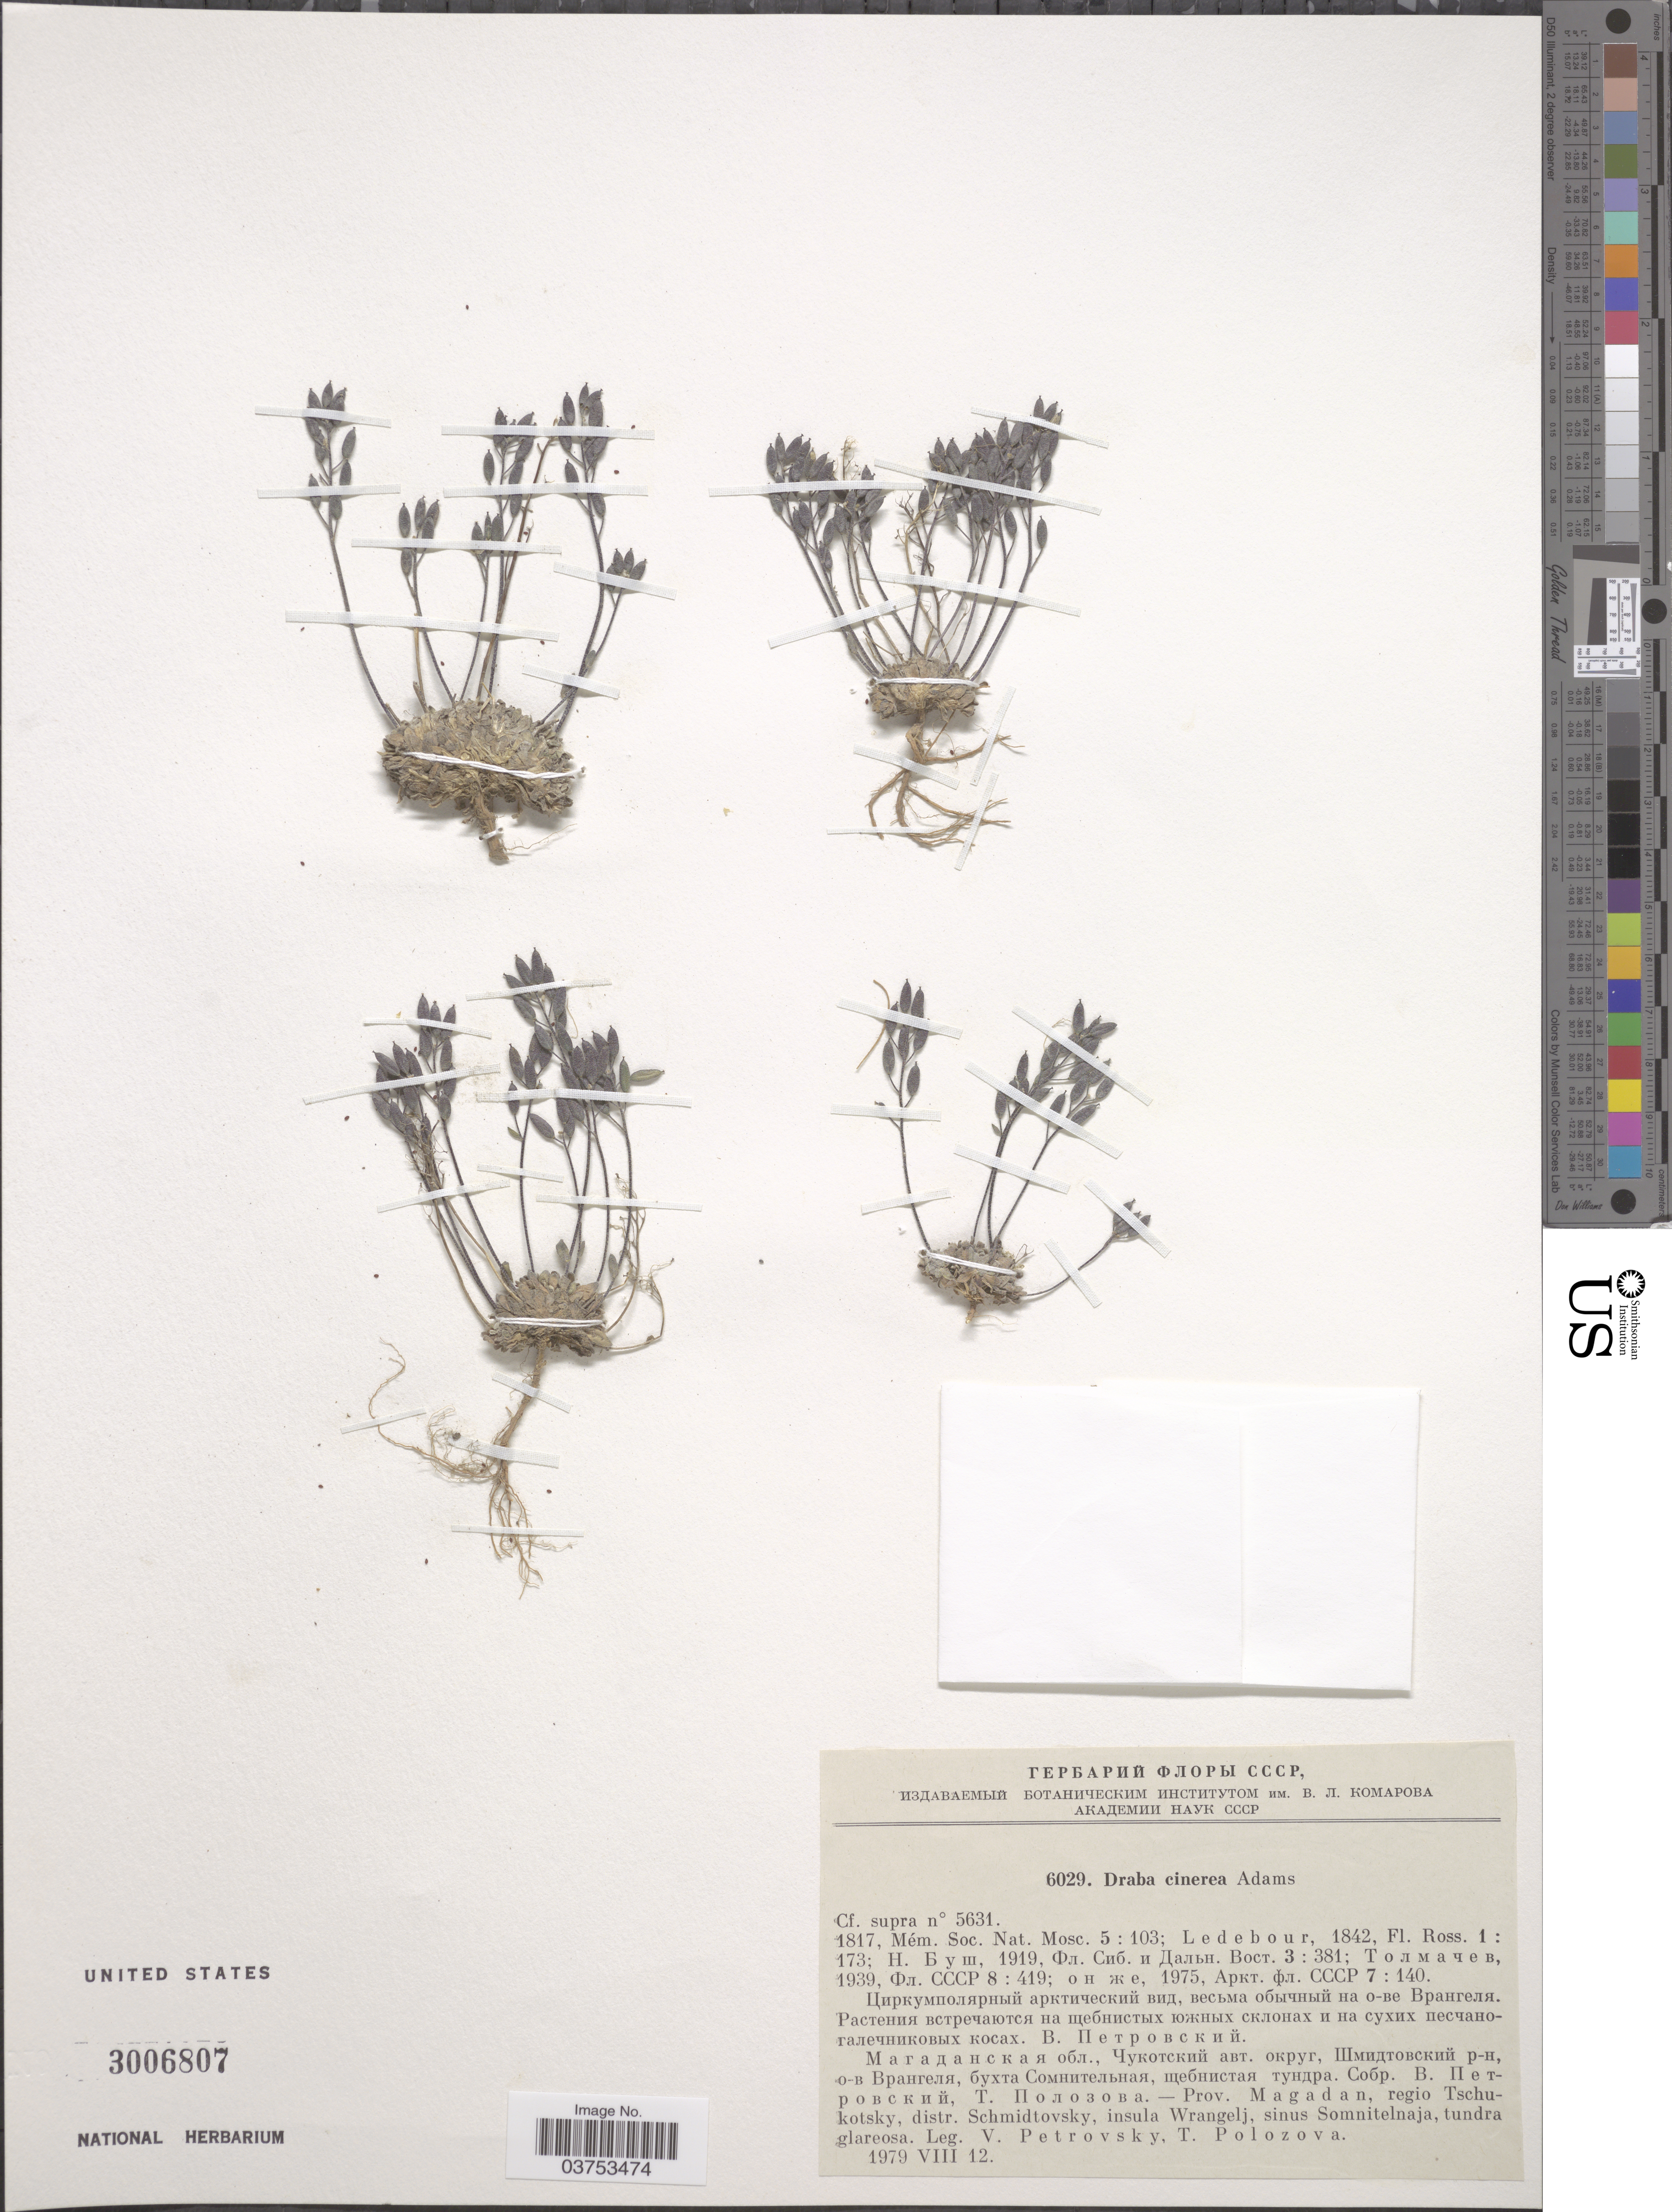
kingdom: Plantae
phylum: Tracheophyta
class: Magnoliopsida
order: Brassicales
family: Brassicaceae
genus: Draba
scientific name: Draba cinerea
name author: Adams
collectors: V. Petrovsky & T. Polozova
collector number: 6029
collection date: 1979-08-12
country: Russian Federation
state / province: Chukotka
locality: Regio Tschukotsky, distr. Schmidtovsky, insula Wrangelj, sinus Somnitelnaja, tundra glareosa.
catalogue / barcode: US 3006807